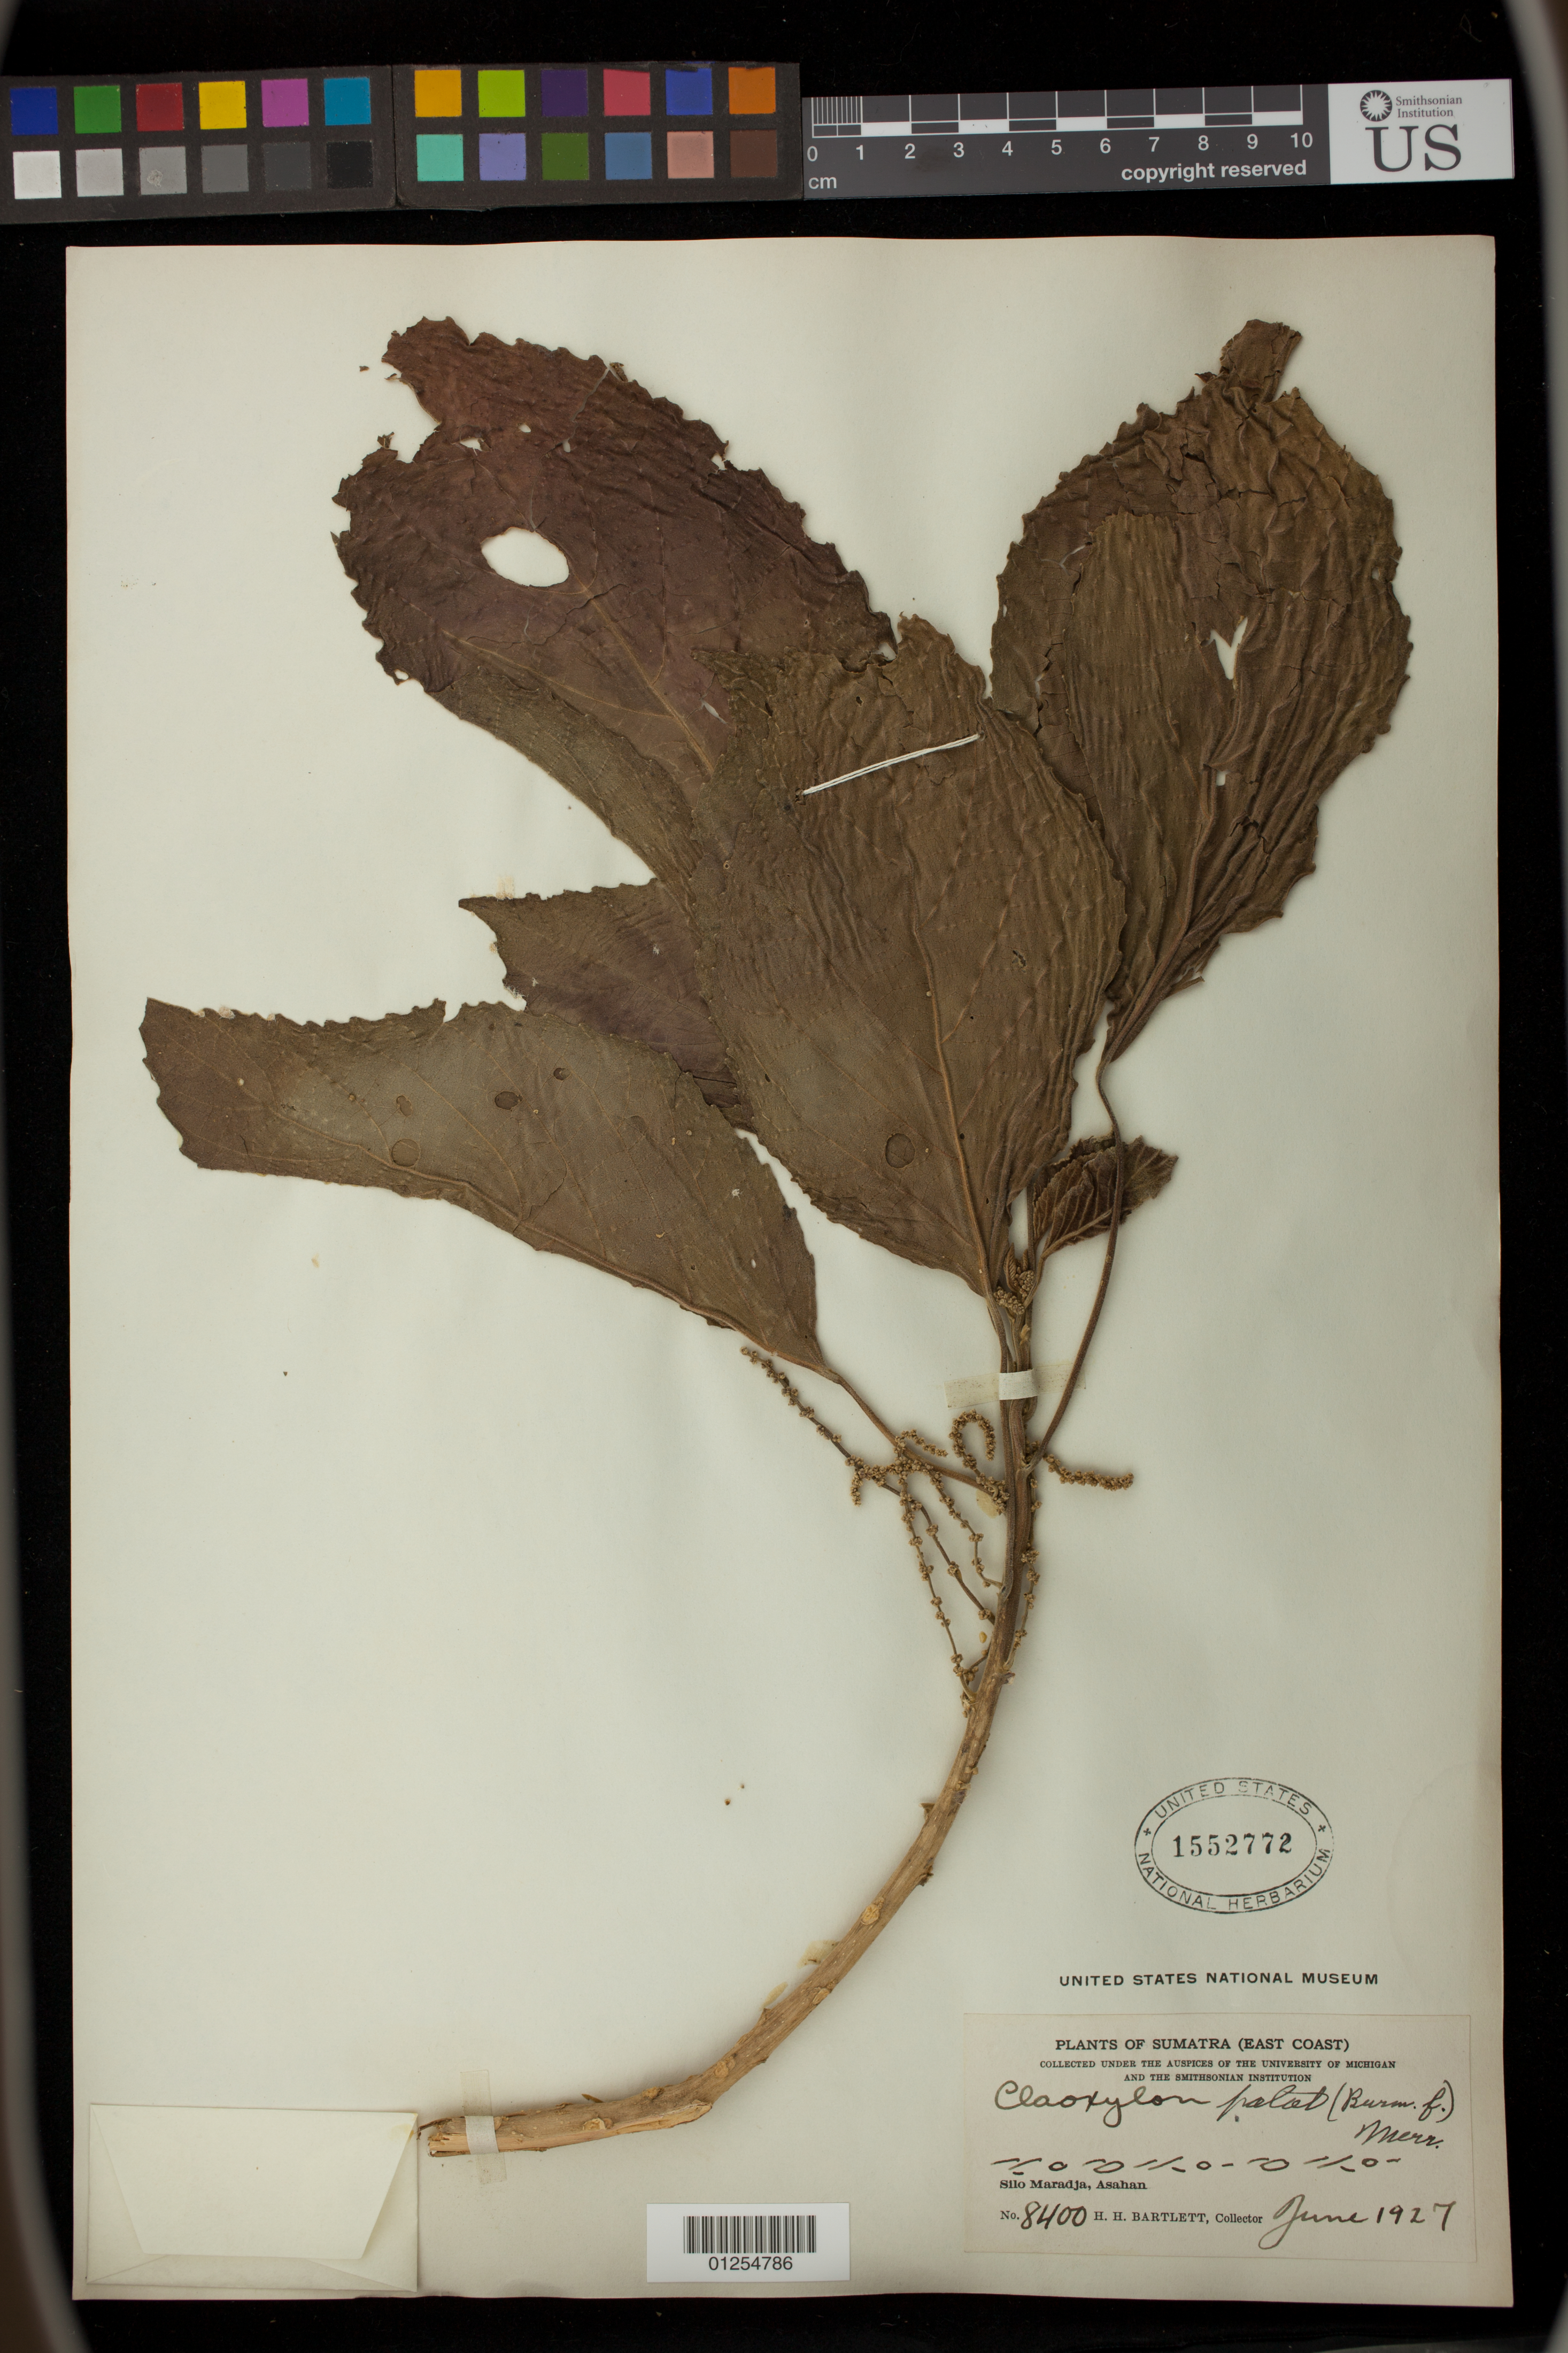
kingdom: Plantae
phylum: Tracheophyta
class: Magnoliopsida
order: Malpighiales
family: Euphorbiaceae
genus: Claoxylon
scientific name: Claoxylon polot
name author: (Burm. f.) Merr.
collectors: H. H. Bartlett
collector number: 8400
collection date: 1927-06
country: Indonesia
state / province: Sumatra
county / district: Sumatera Utara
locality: East Coast, Asahan, Silo Maradja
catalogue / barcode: US 1552772